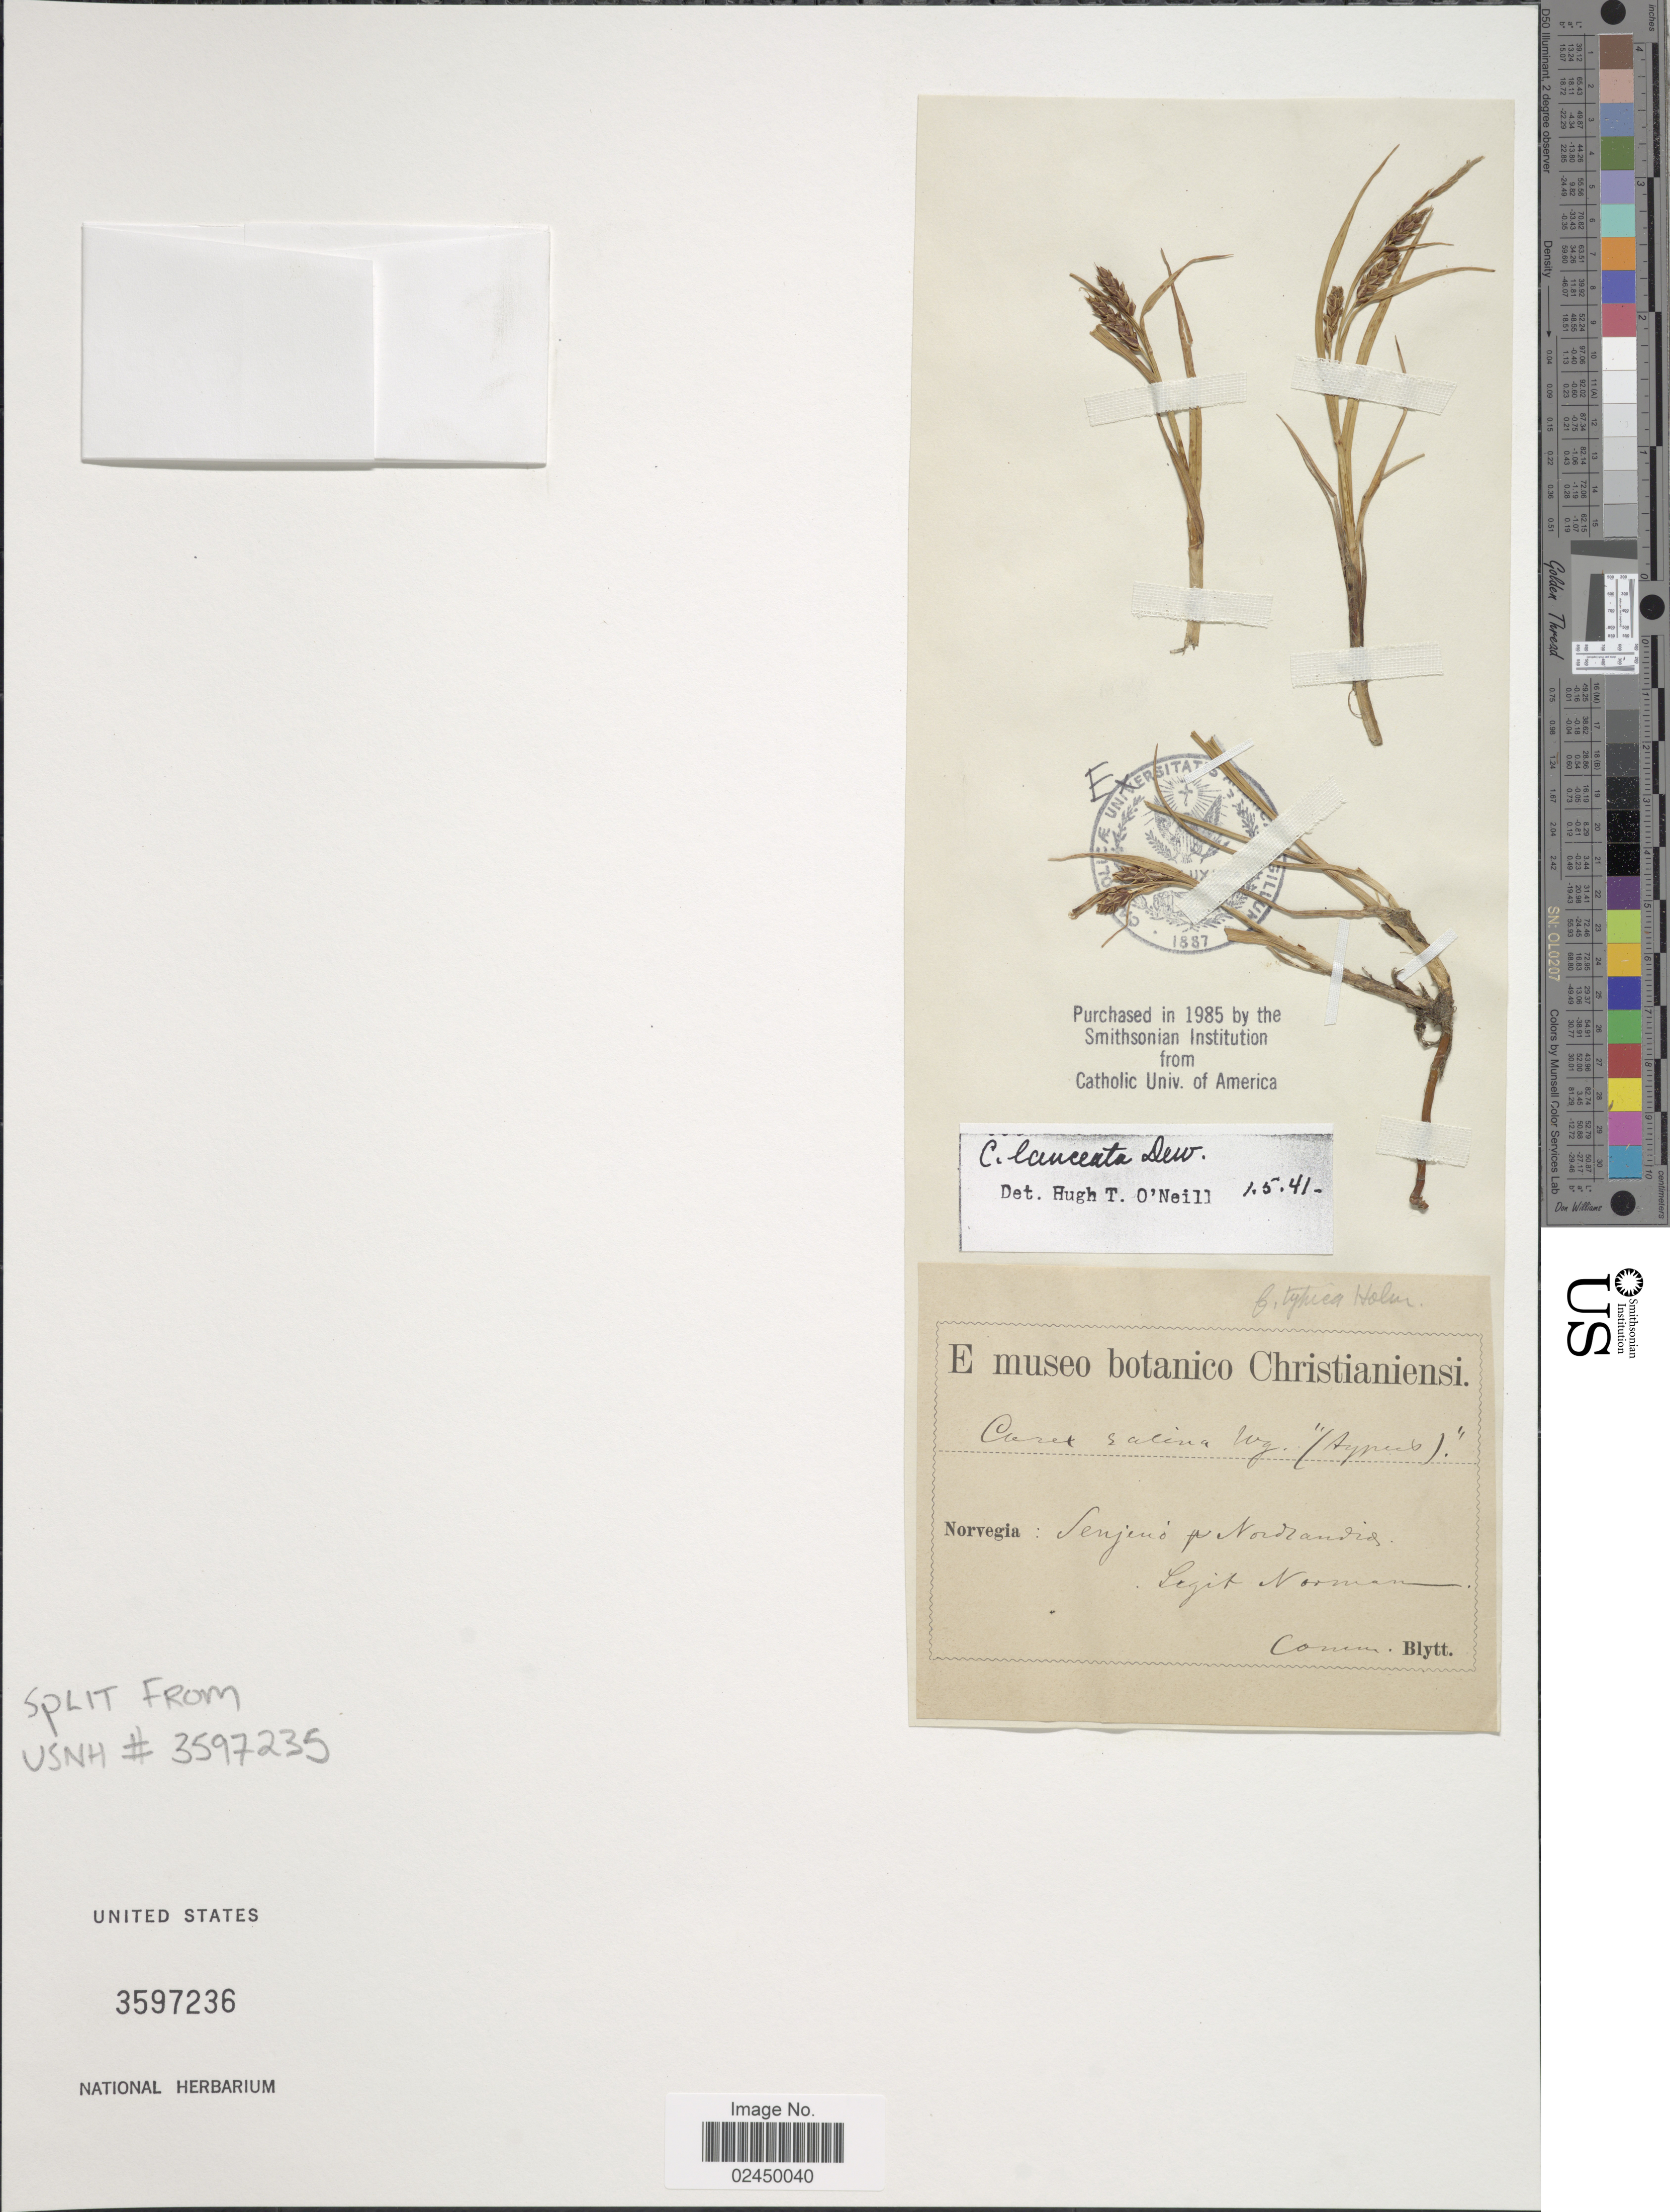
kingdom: Plantae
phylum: Tracheophyta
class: Liliopsida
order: Poales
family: Cyperaceae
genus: Carex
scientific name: Carex salina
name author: Wahlenb.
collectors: Norman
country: Norway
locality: Norvegia: Senjeno Nordlandia.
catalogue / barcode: US 3597236